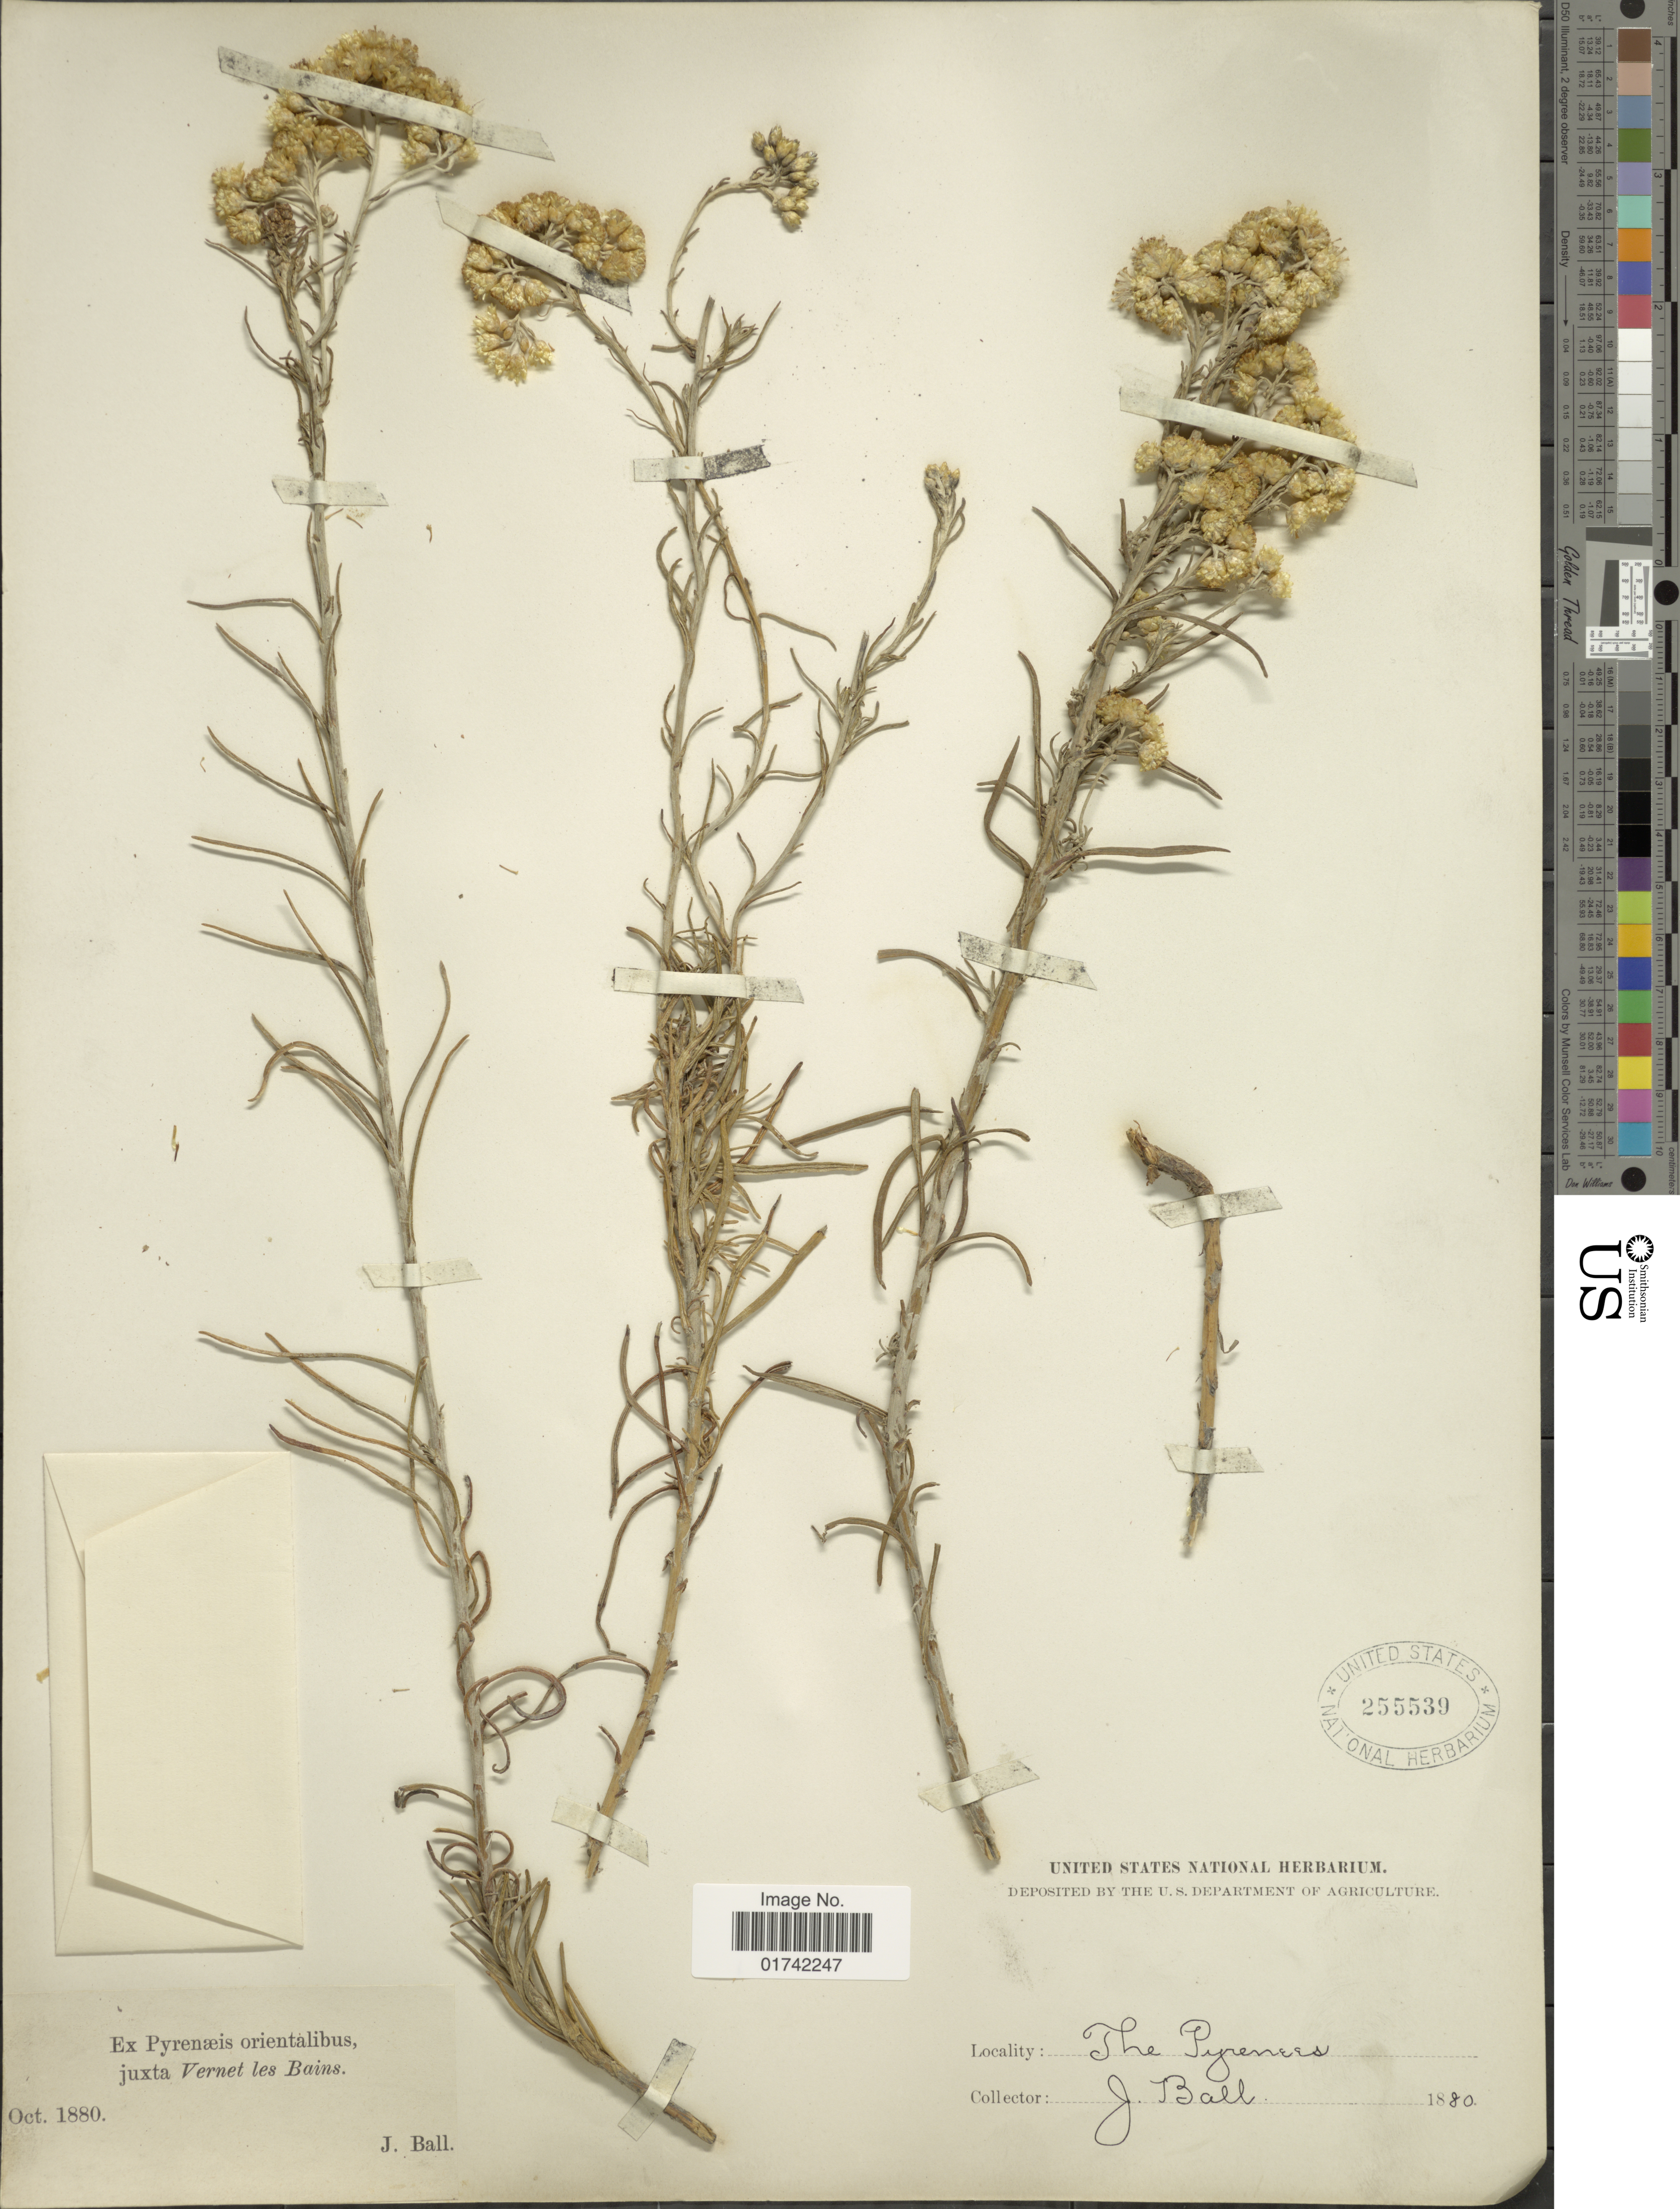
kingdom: Plantae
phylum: Tracheophyta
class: Magnoliopsida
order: Asterales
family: Asteraceae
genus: Helichrysum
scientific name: Helichrysum sp.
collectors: J. Ball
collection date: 1880-10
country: France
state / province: Occitanie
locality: The Pyrenees, juxta Vernet les Bains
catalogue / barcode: US 255539